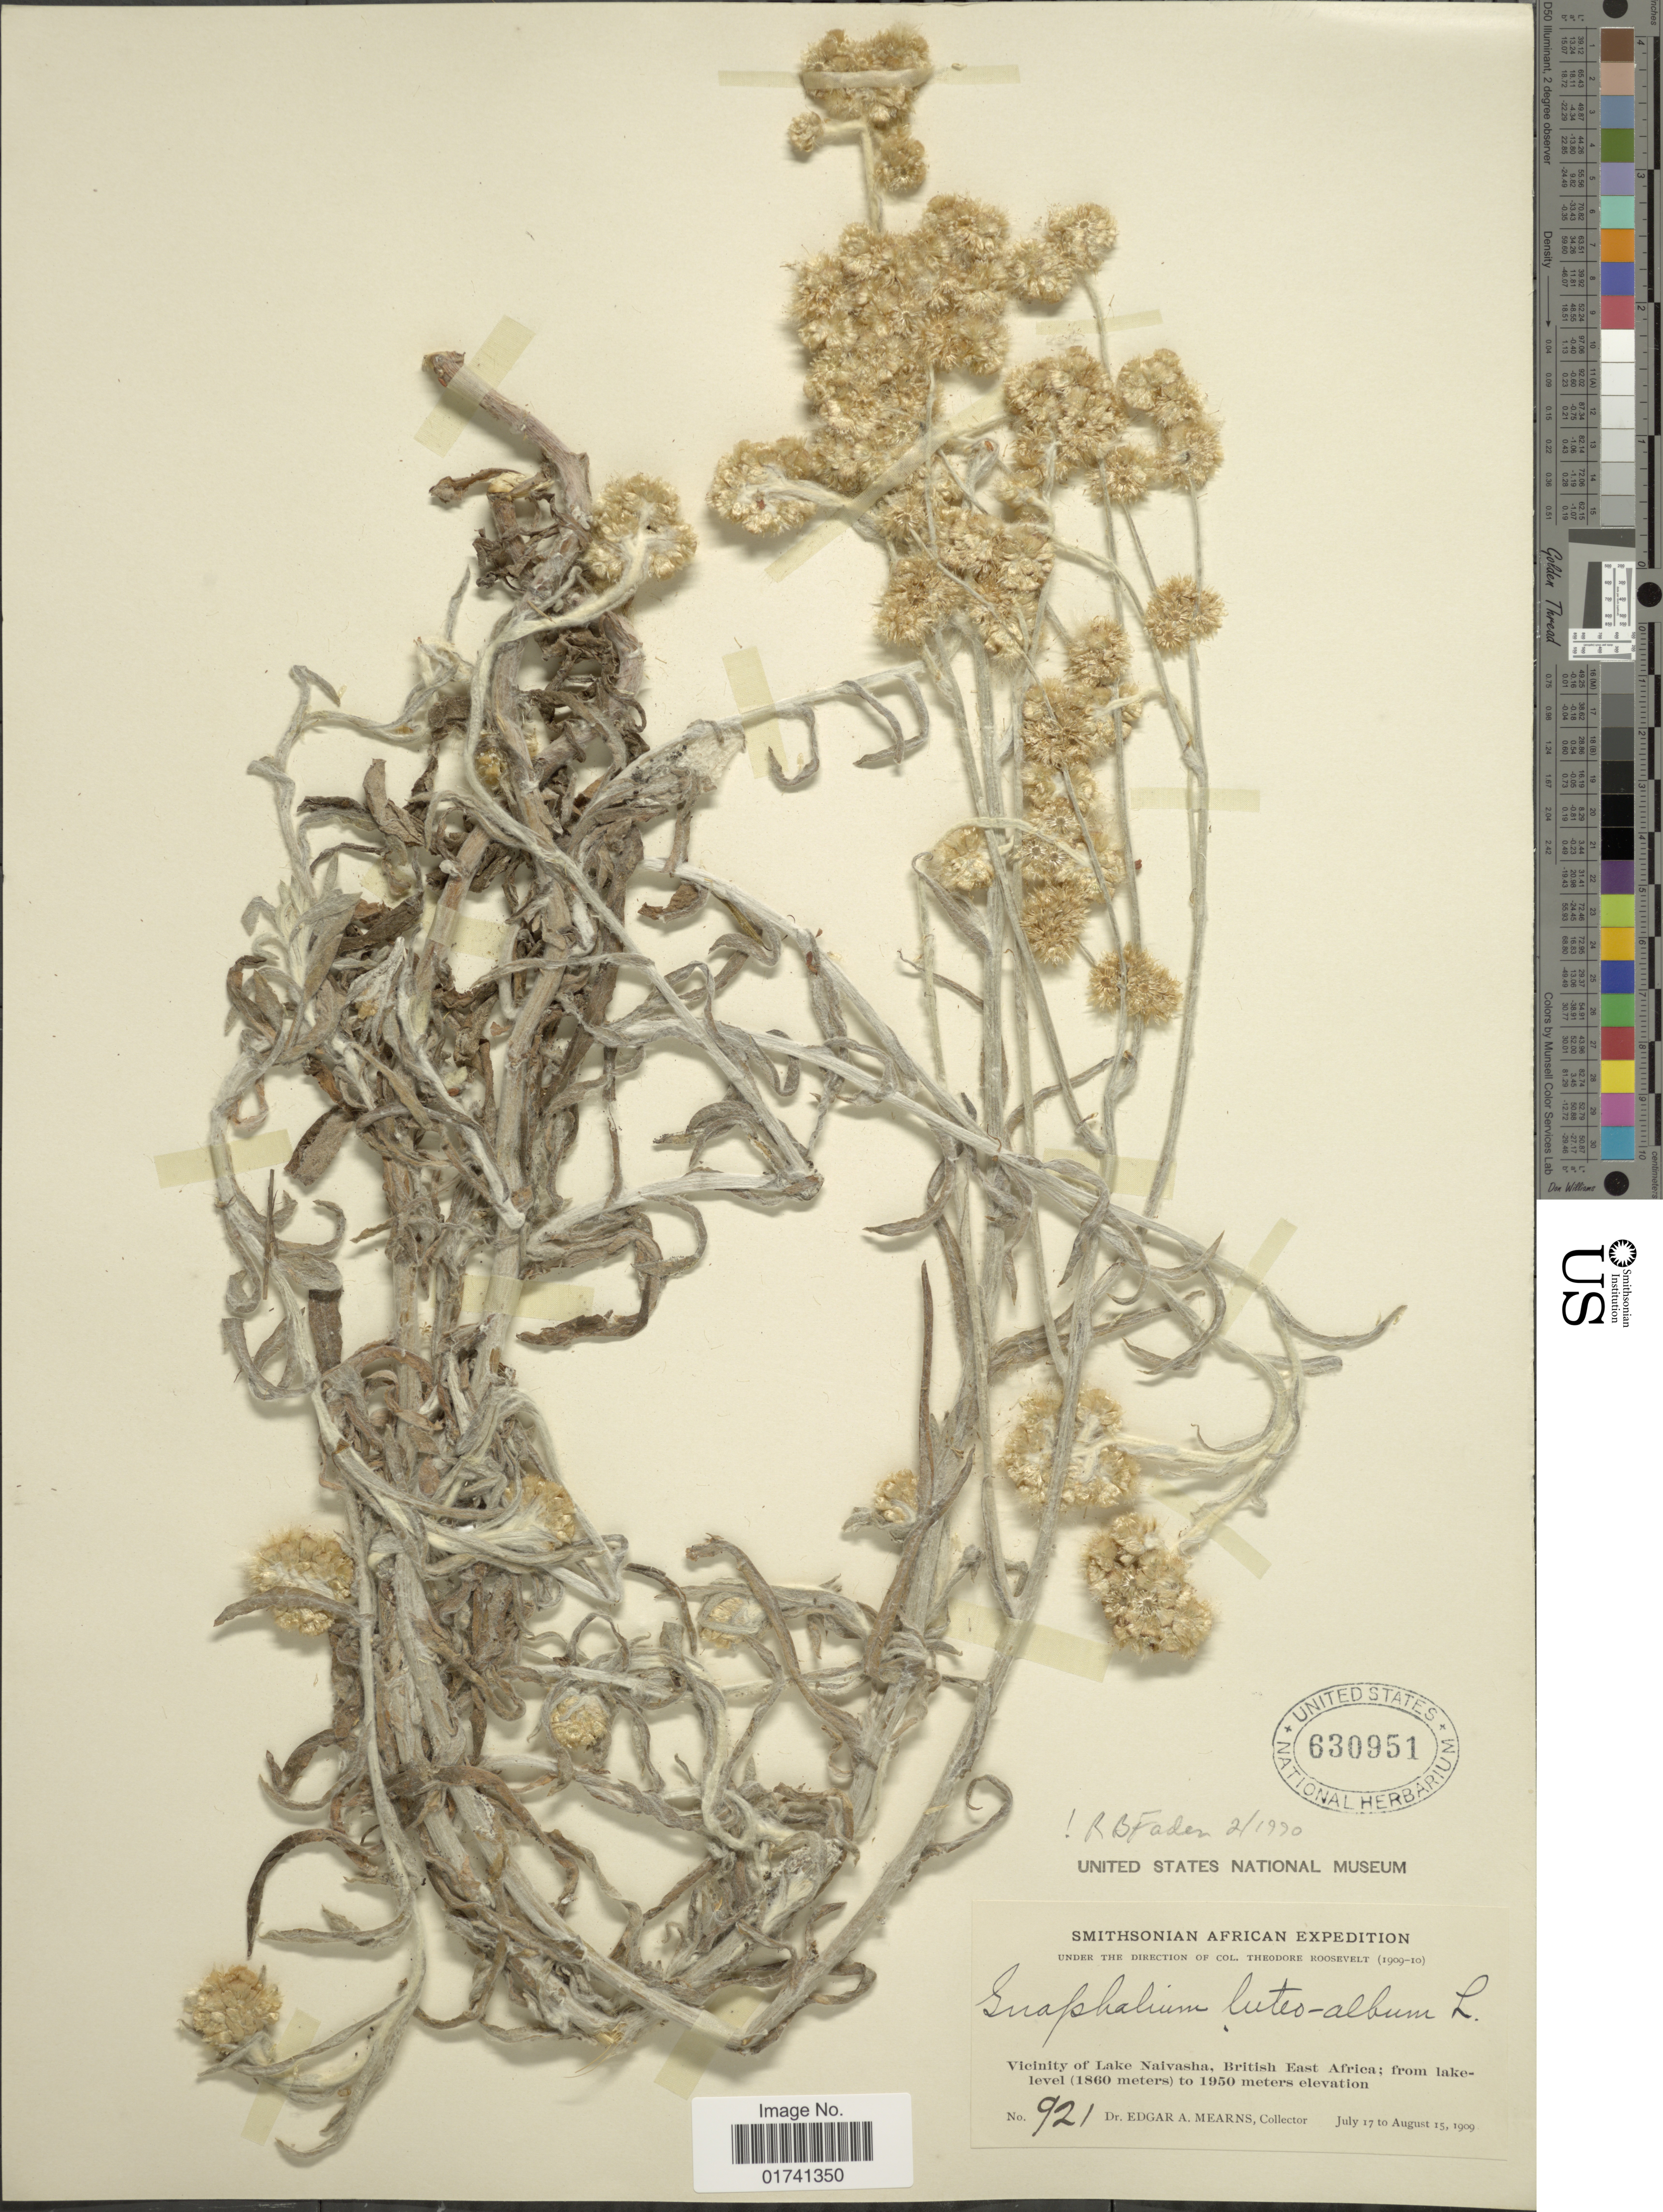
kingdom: Plantae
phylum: Tracheophyta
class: Magnoliopsida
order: Asterales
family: Asteraceae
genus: Laphangium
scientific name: Laphangium luteoalbum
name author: (L.) Tzvelev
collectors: E. A. Mearns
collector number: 921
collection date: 1909-07-17/1909-08-15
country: Kenya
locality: Vicinity of Lake Naivasha, British East Africa.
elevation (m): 1860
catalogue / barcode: US 630951